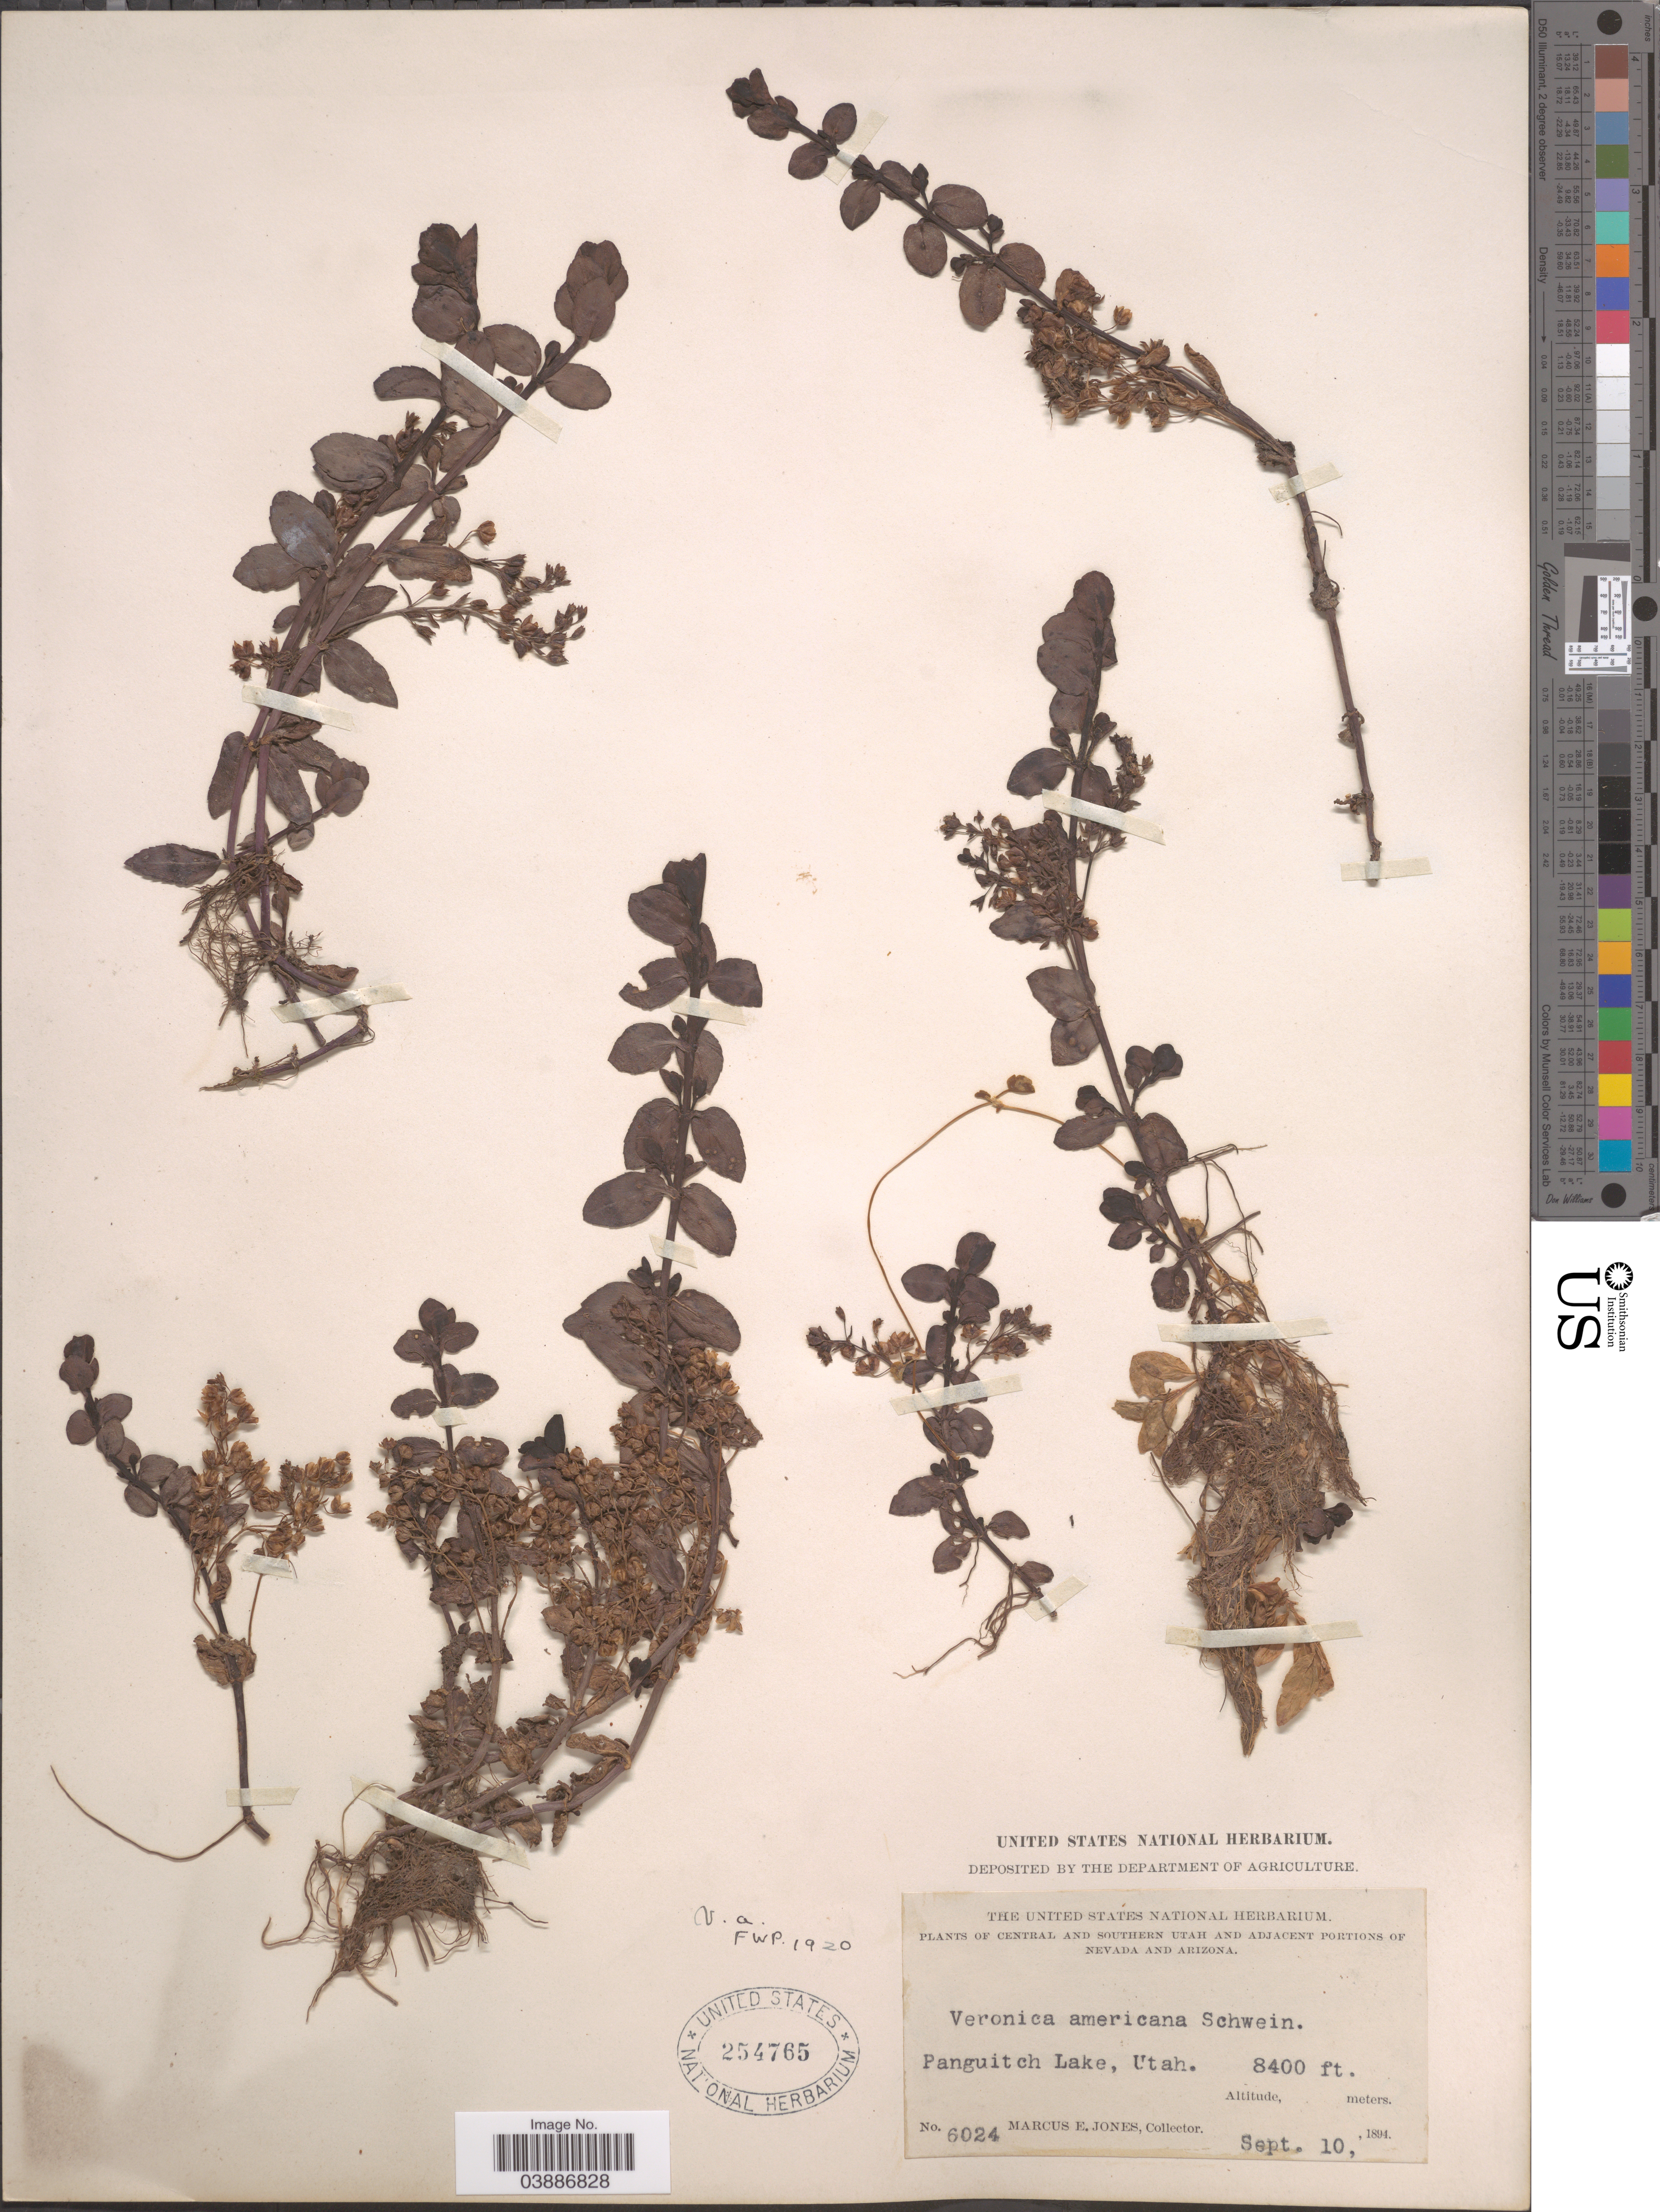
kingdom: Plantae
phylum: Tracheophyta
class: Magnoliopsida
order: Lamiales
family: Plantaginaceae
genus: Veronica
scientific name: Veronica americana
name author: Schwein. ex Benth.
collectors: M. E. Jones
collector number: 6024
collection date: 1894-09-10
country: United States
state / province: Utah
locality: Central and Southern Utah. Panguitch Lake.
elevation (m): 2560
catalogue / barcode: US 254765